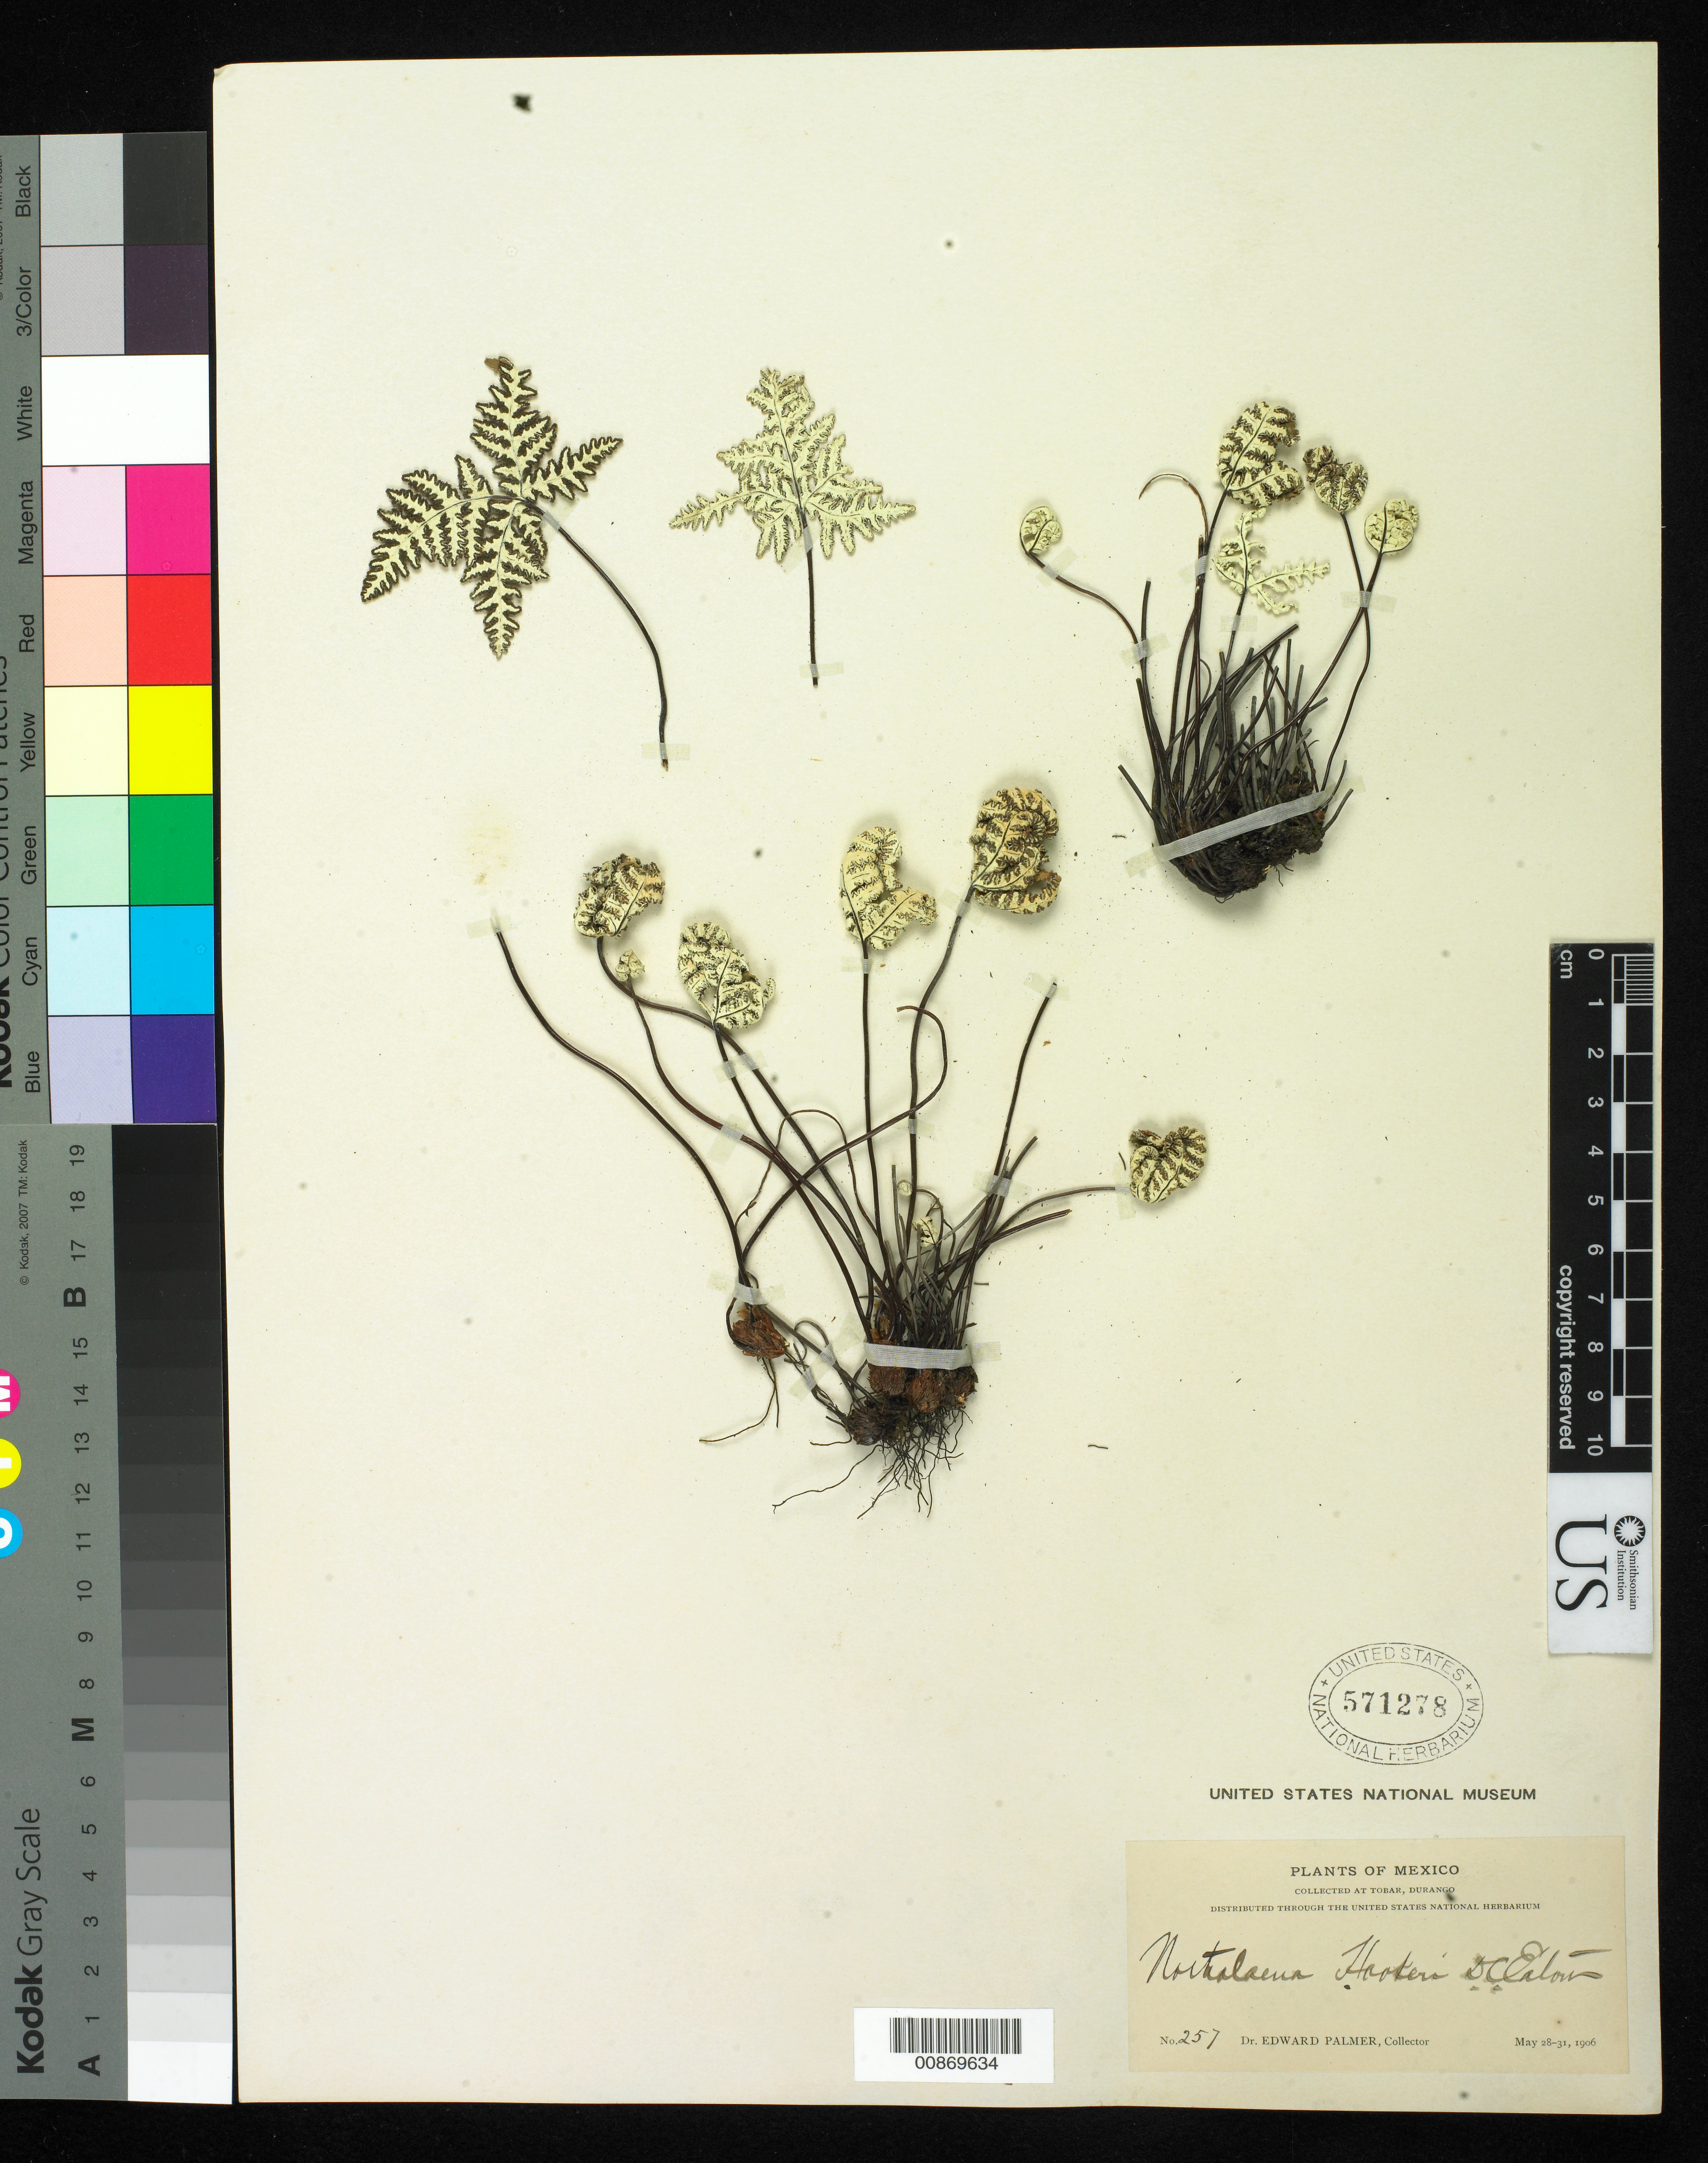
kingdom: Plantae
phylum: Tracheophyta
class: Polypodiopsida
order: Polypodiales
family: Pteridaceae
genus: Notholaena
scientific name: Notholaena standleyi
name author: Maxon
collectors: E. Palmer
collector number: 257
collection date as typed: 28 May 1906 to 31 May 1906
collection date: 1906-05-28/1906-05-31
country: Mexico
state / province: Durango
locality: Tobar, Durango.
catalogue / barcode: US 571278